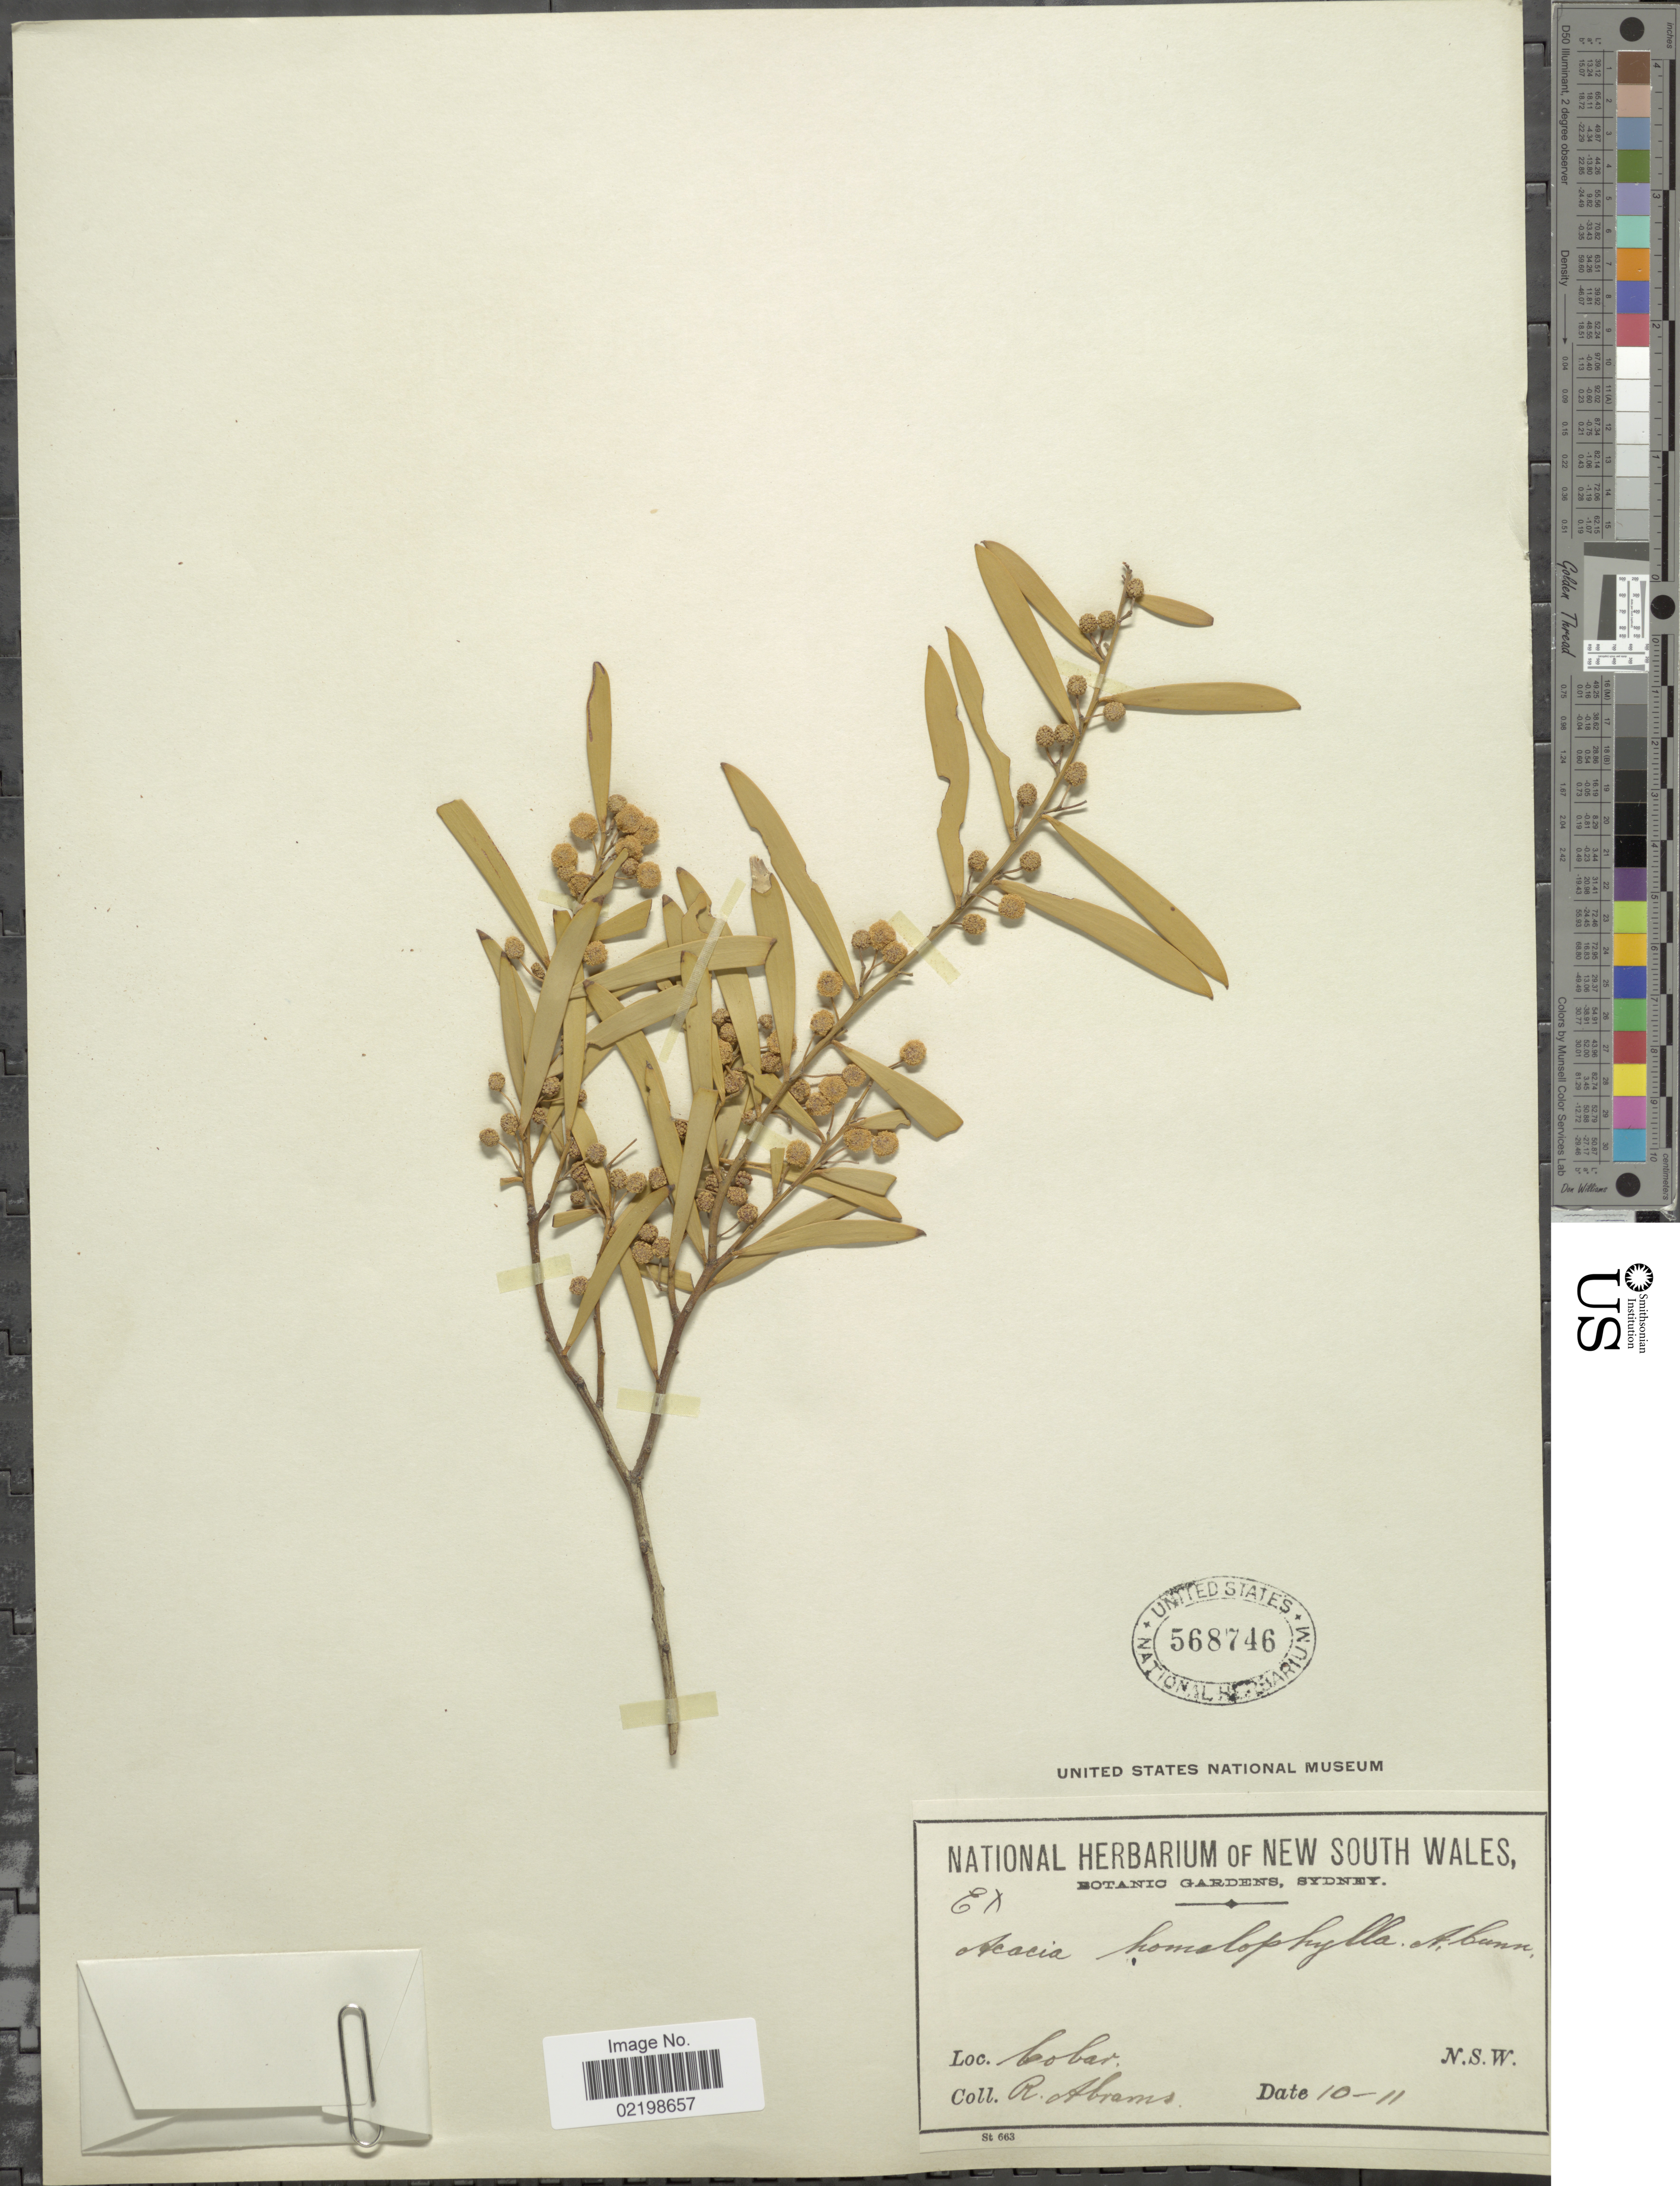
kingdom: Plantae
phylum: Tracheophyta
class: Magnoliopsida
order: Fabales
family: Fabaceae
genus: Acacia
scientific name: Acacia homalophylla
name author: A. Cunn. ex Benth.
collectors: R. Abrams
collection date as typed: Transcribed d/m/y: /10/11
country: Australia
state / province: New South Wales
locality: Bobar. N.S.W.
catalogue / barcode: US 568746